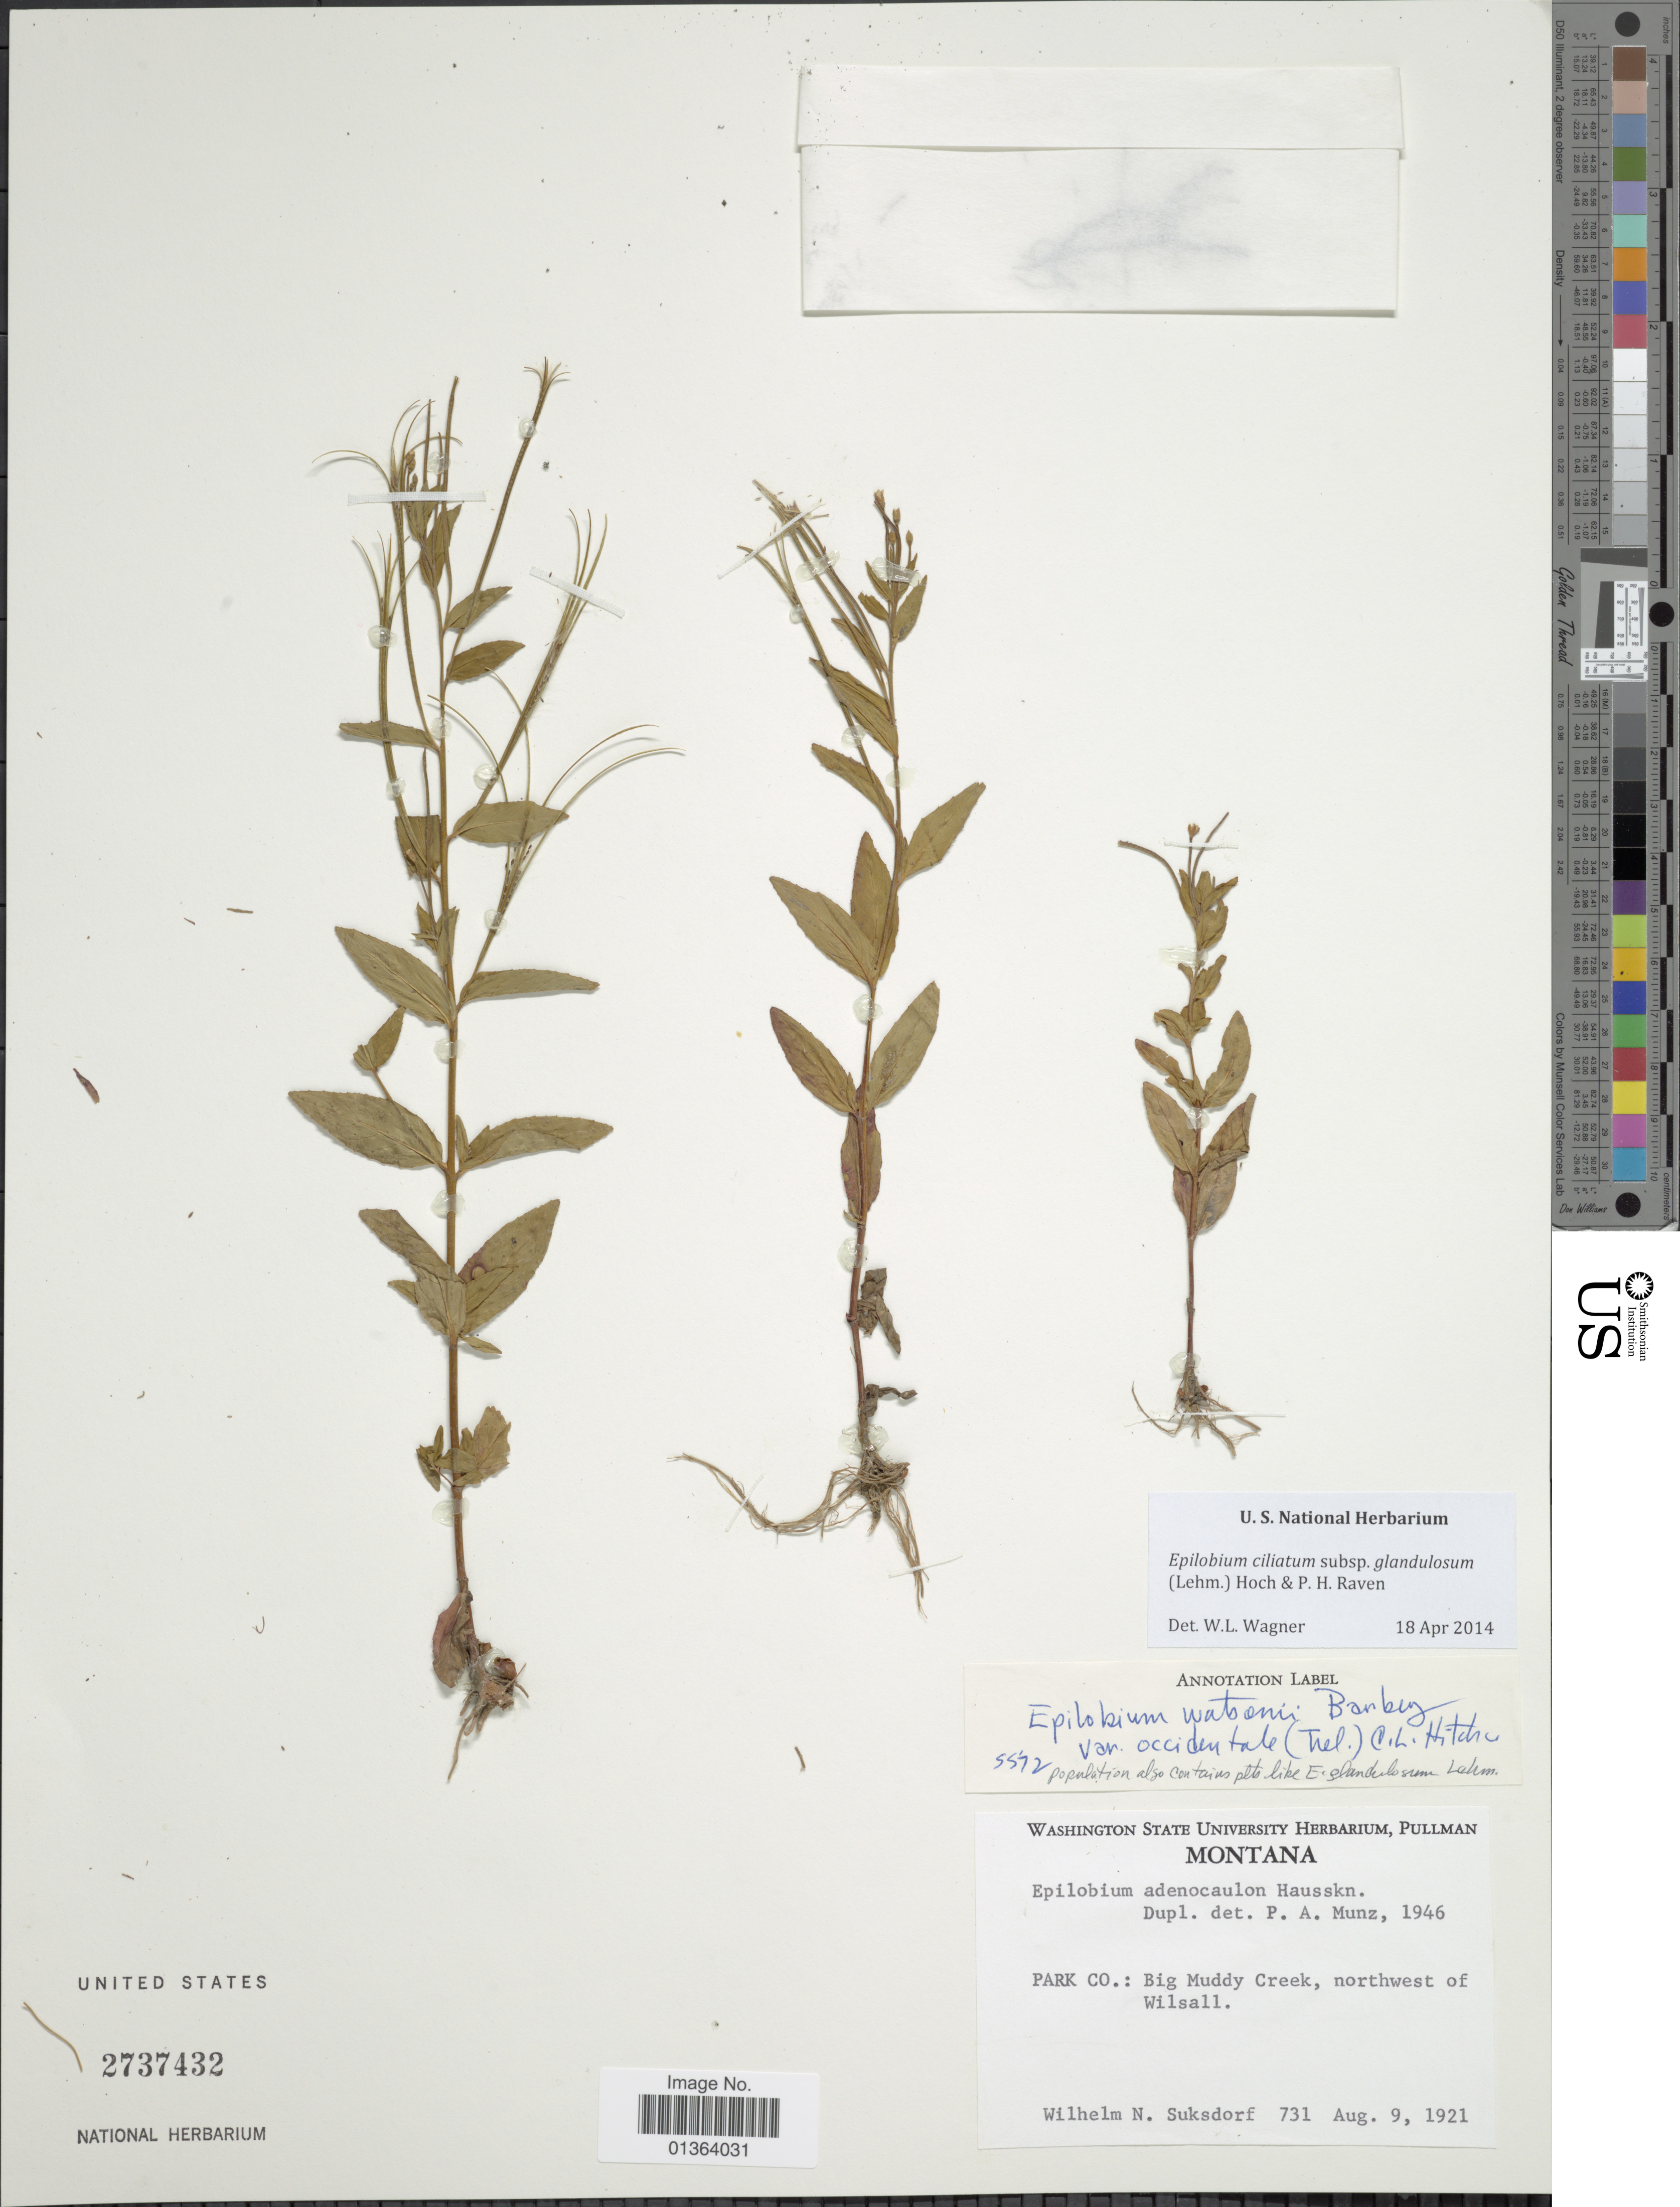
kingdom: Plantae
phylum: Tracheophyta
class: Magnoliopsida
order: Myrtales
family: Onagraceae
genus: Epilobium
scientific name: Epilobium ciliatum subsp. glandulosum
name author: (Lehm.) Hoch & P.H. Raven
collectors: W. N. Suksdorf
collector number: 731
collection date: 1921-08-09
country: United States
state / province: Montana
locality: Park Co.: Big Muddy Creek, northwest of Wilsall.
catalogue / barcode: US 2737432